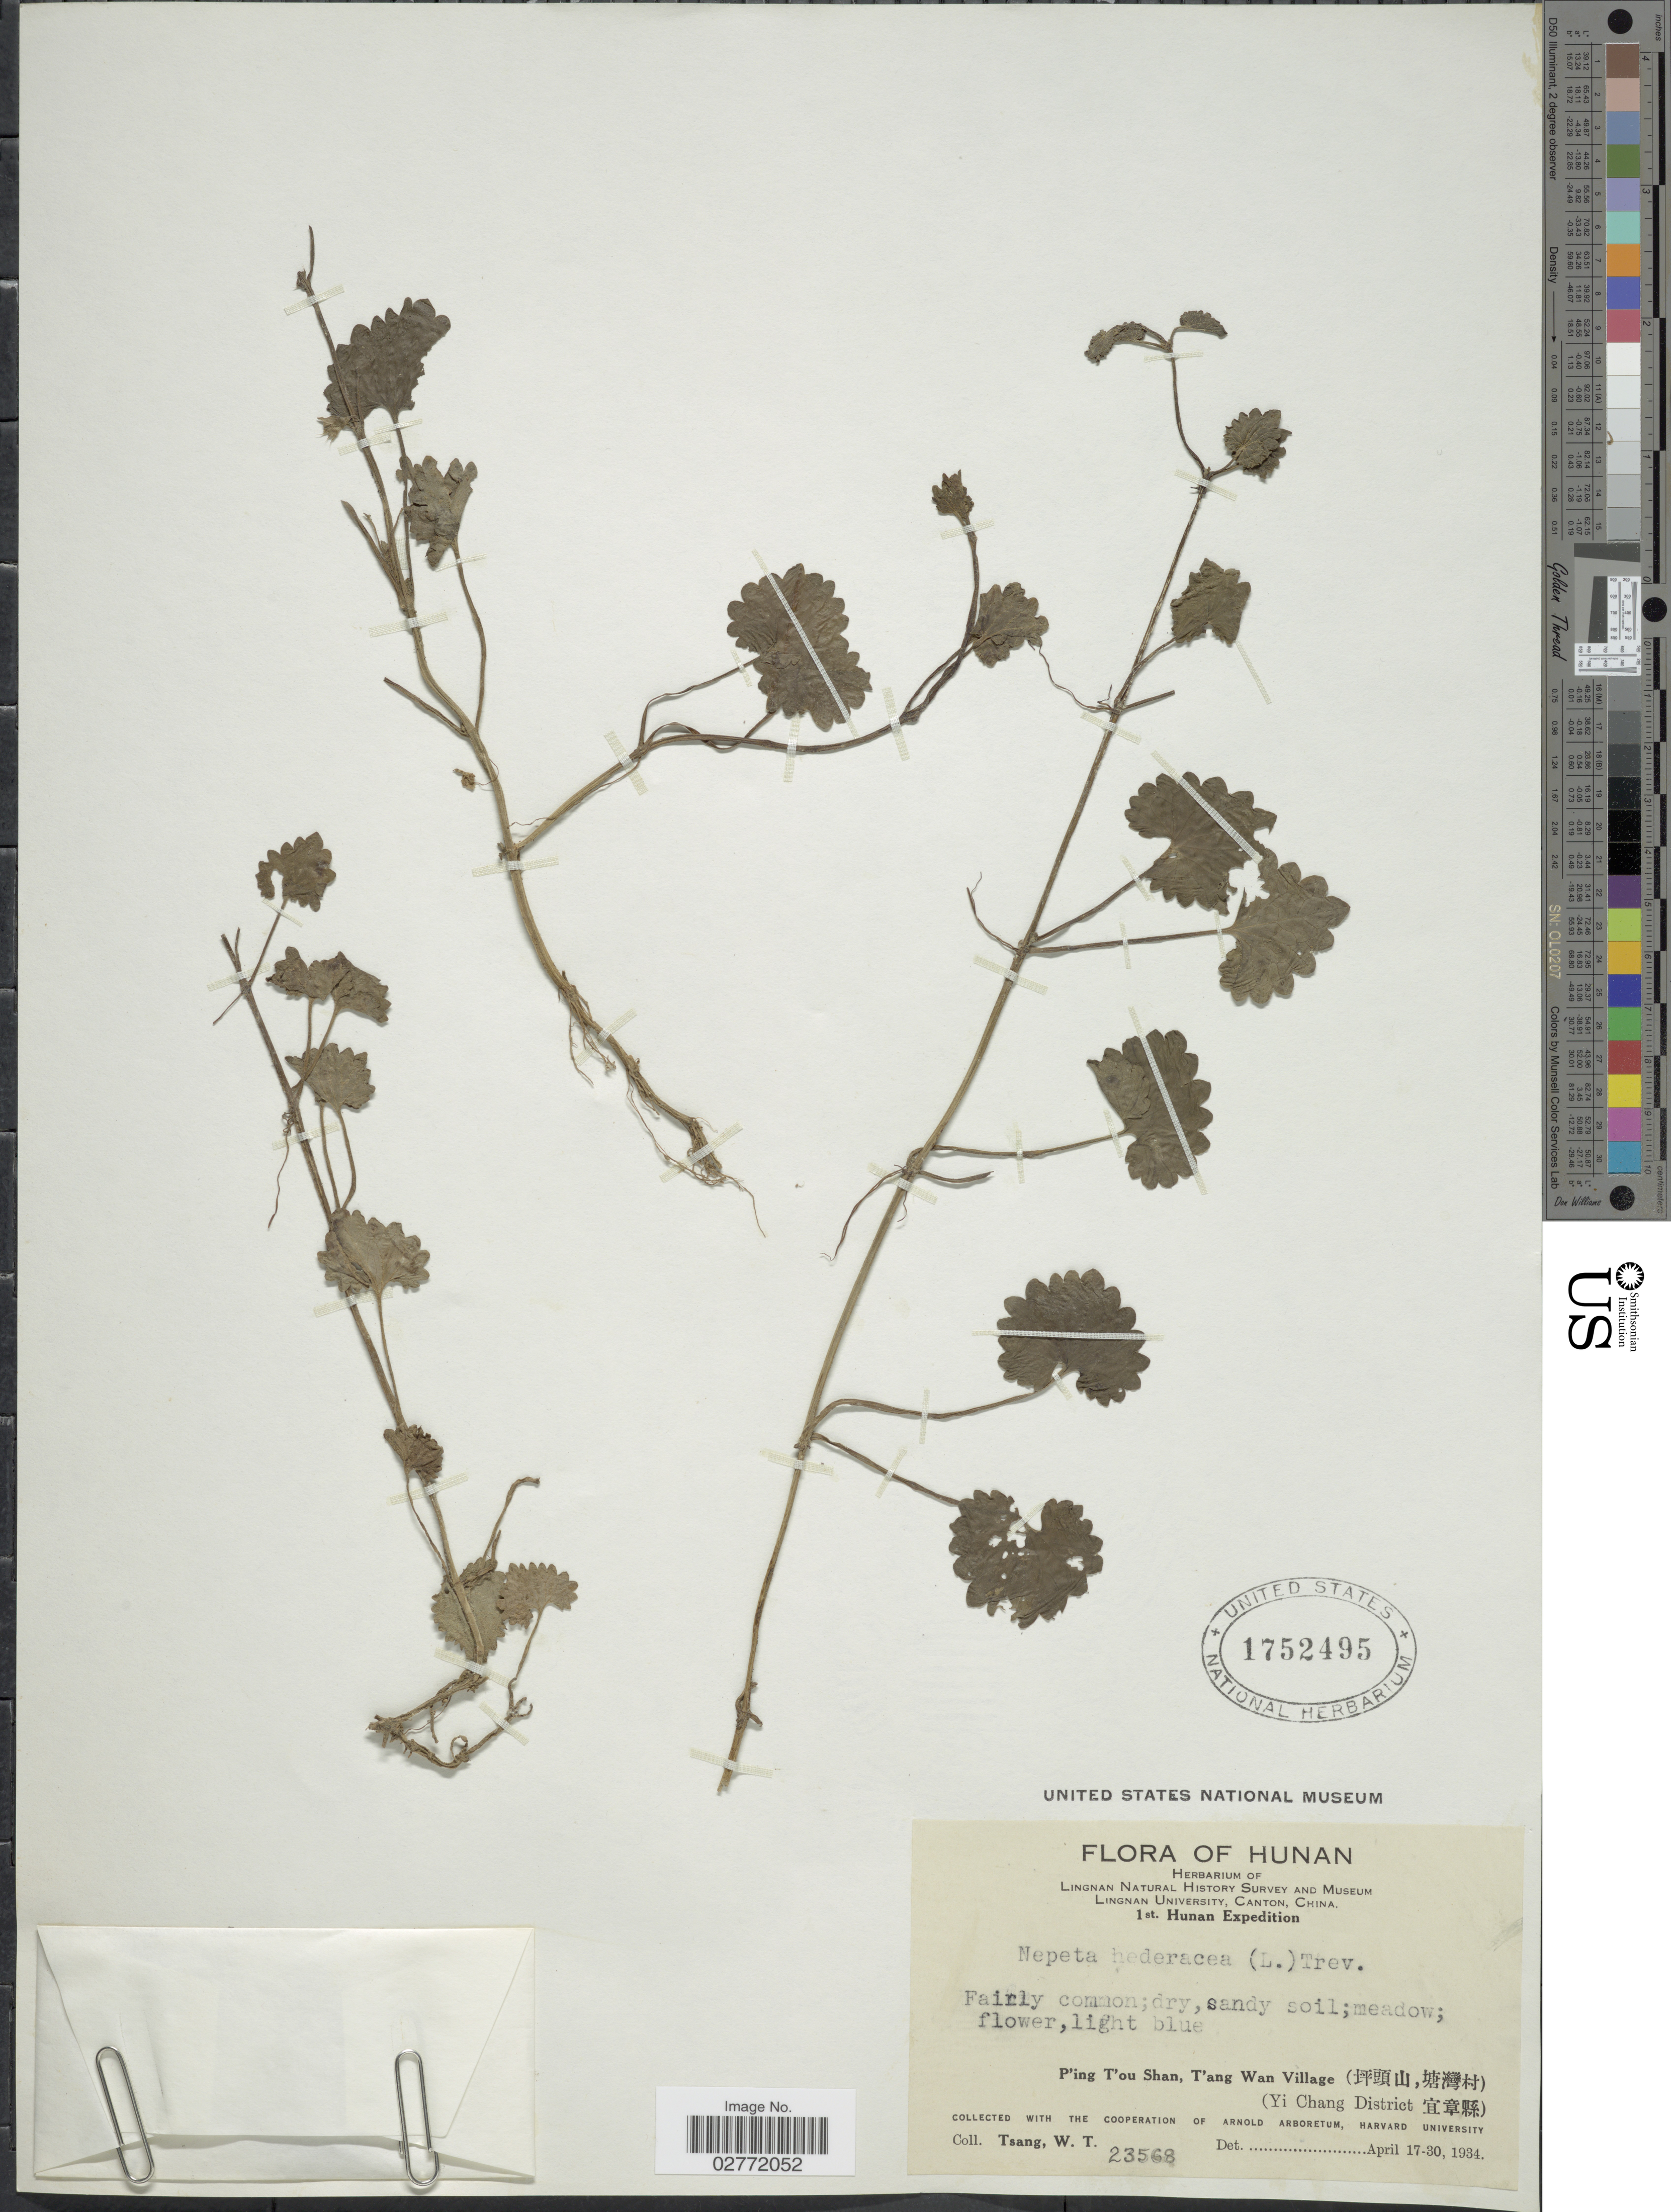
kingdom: Plantae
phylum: Tracheophyta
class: Magnoliopsida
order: Lamiales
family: Lamiaceae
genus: Nepeta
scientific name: Nepeta hederacea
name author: (L.) Trevis.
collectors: W. T. Tsang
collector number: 23568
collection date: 1934-04-17/1934-04-30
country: China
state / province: Hunan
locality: P'ing T'ou Shan, T'ang Wan Village (X, X), (Yi Chang District X).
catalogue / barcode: US 1752495